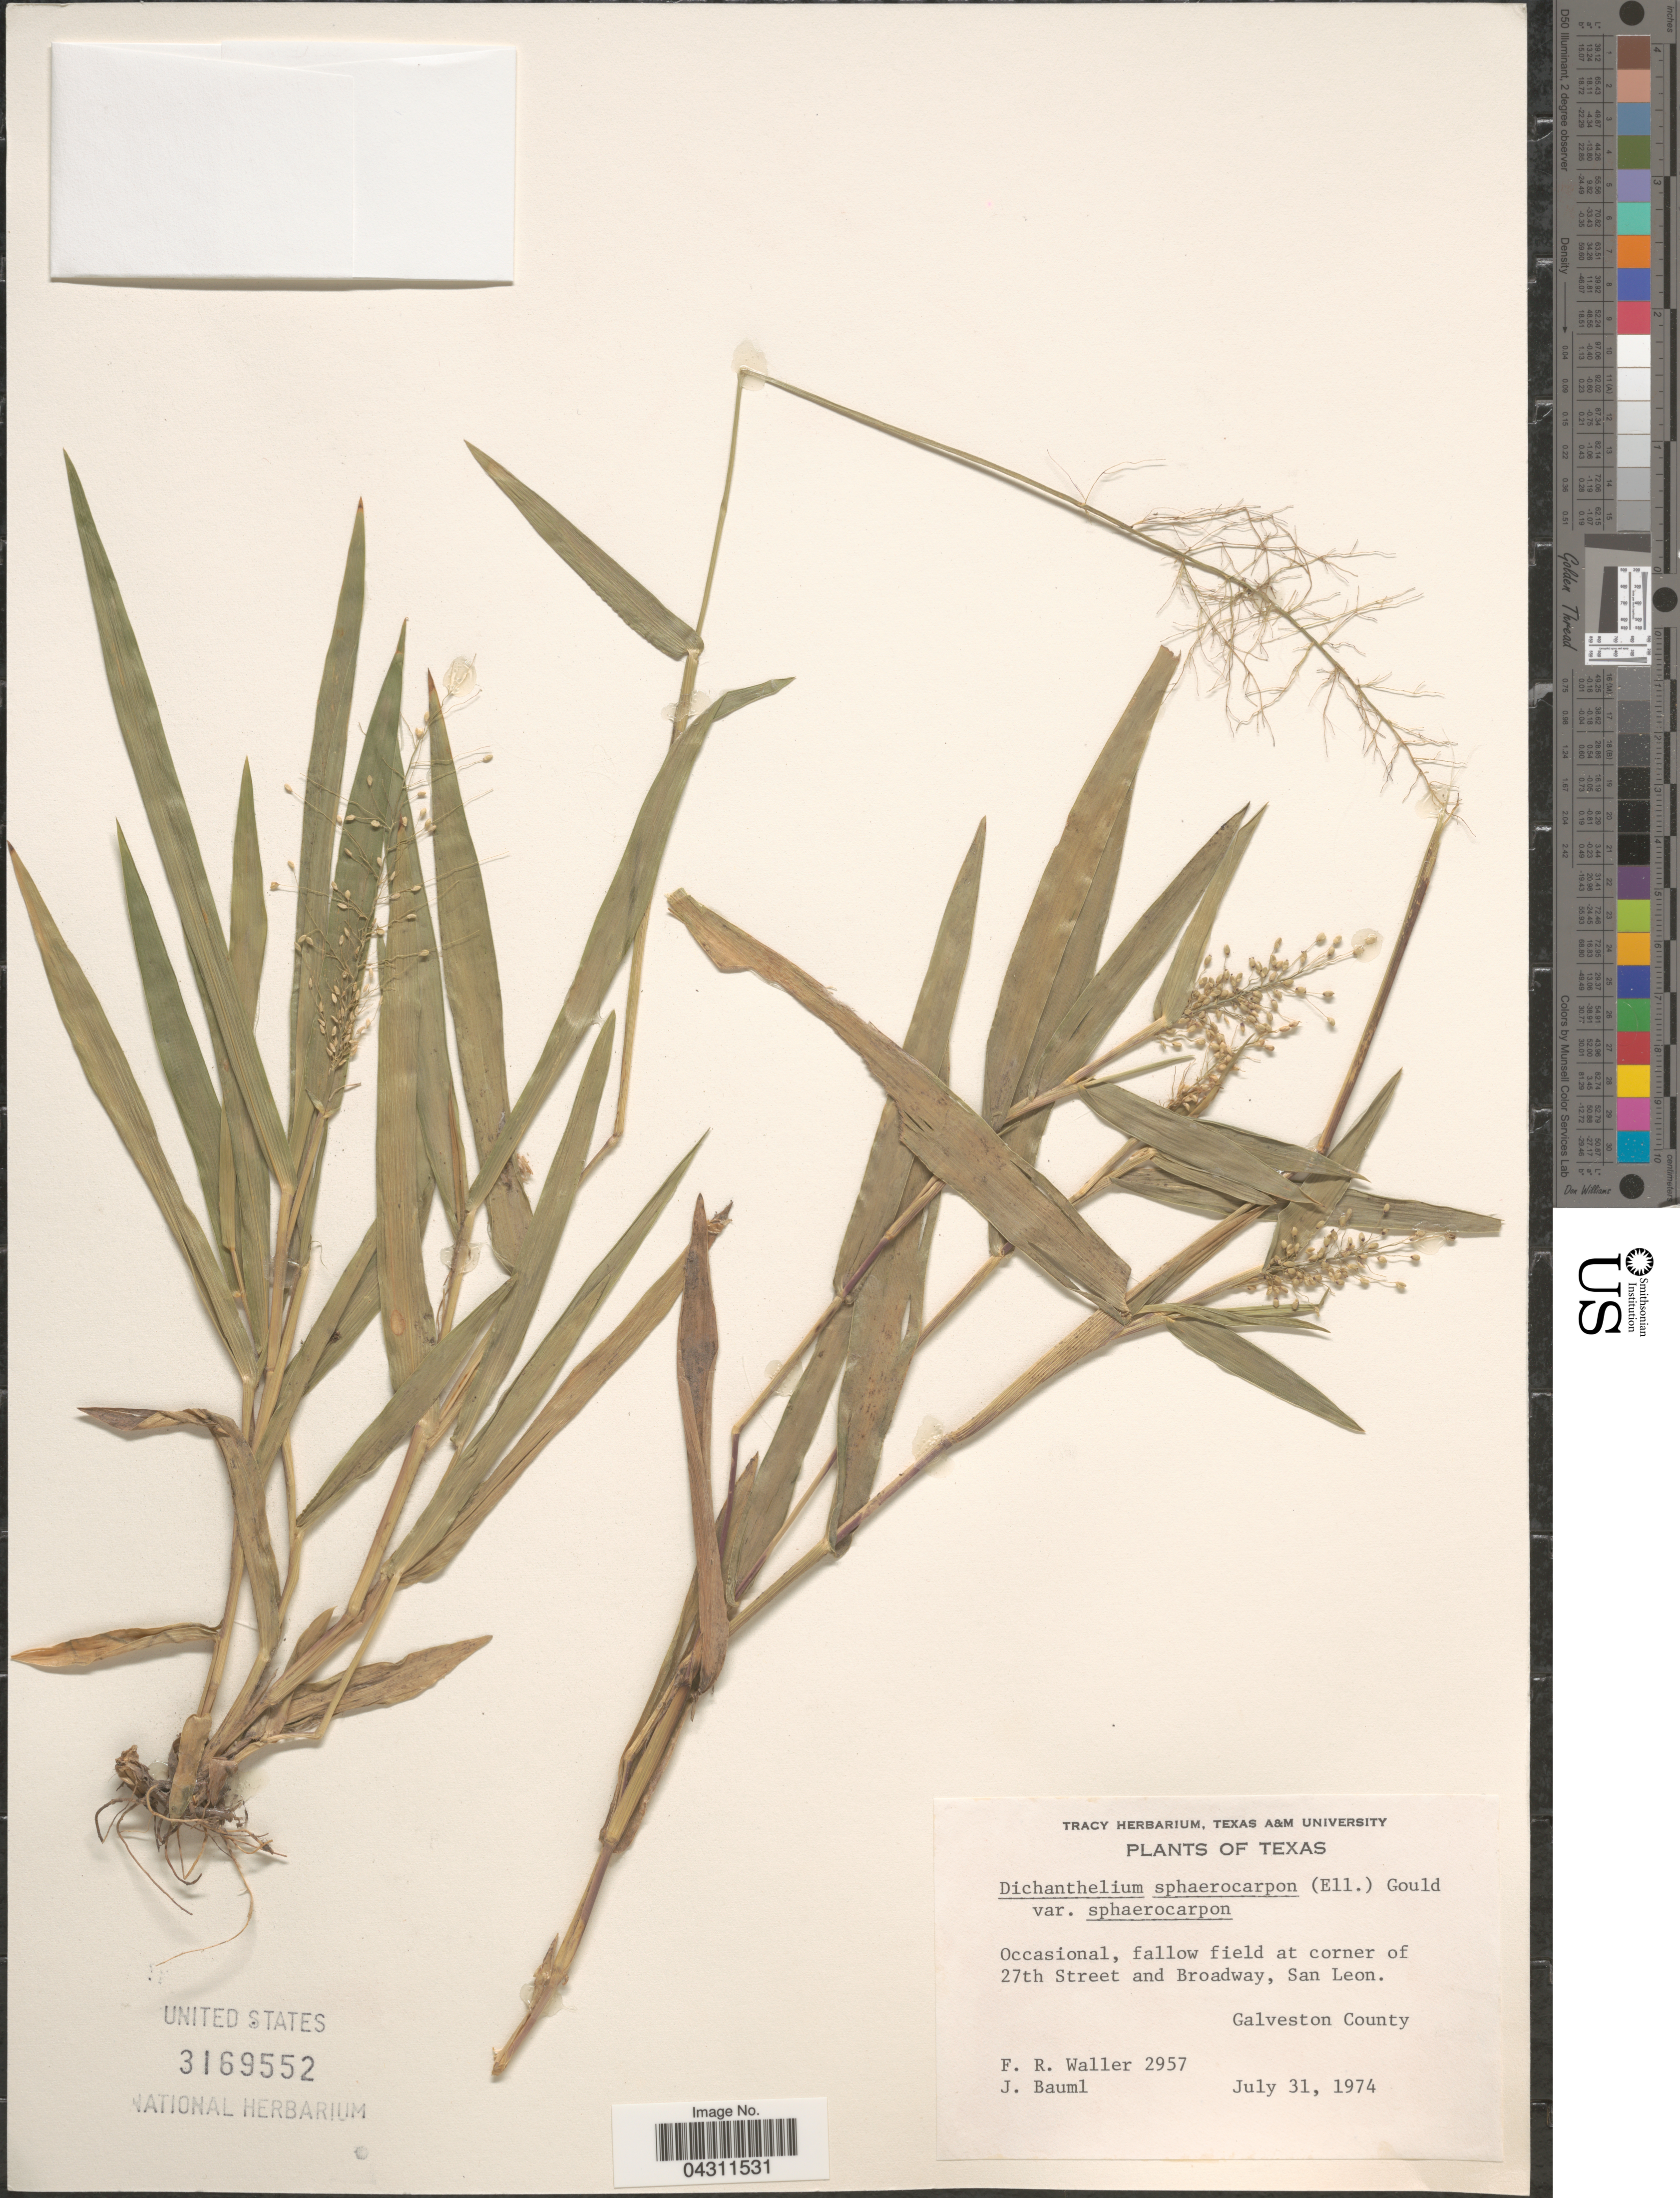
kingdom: Plantae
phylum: Tracheophyta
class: Liliopsida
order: Poales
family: Poaceae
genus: Dichanthelium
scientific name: Dichanthelium sphaerocarpon var. sphaerocarpon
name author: (Elliott) Gould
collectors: F. R. Waller & J. Bauml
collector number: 2957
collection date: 1974-07-31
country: United States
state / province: Texas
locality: Occasional, fallow field at corner of 27th Street and Broadway, San Leon. Galveston County.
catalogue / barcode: US 3169552